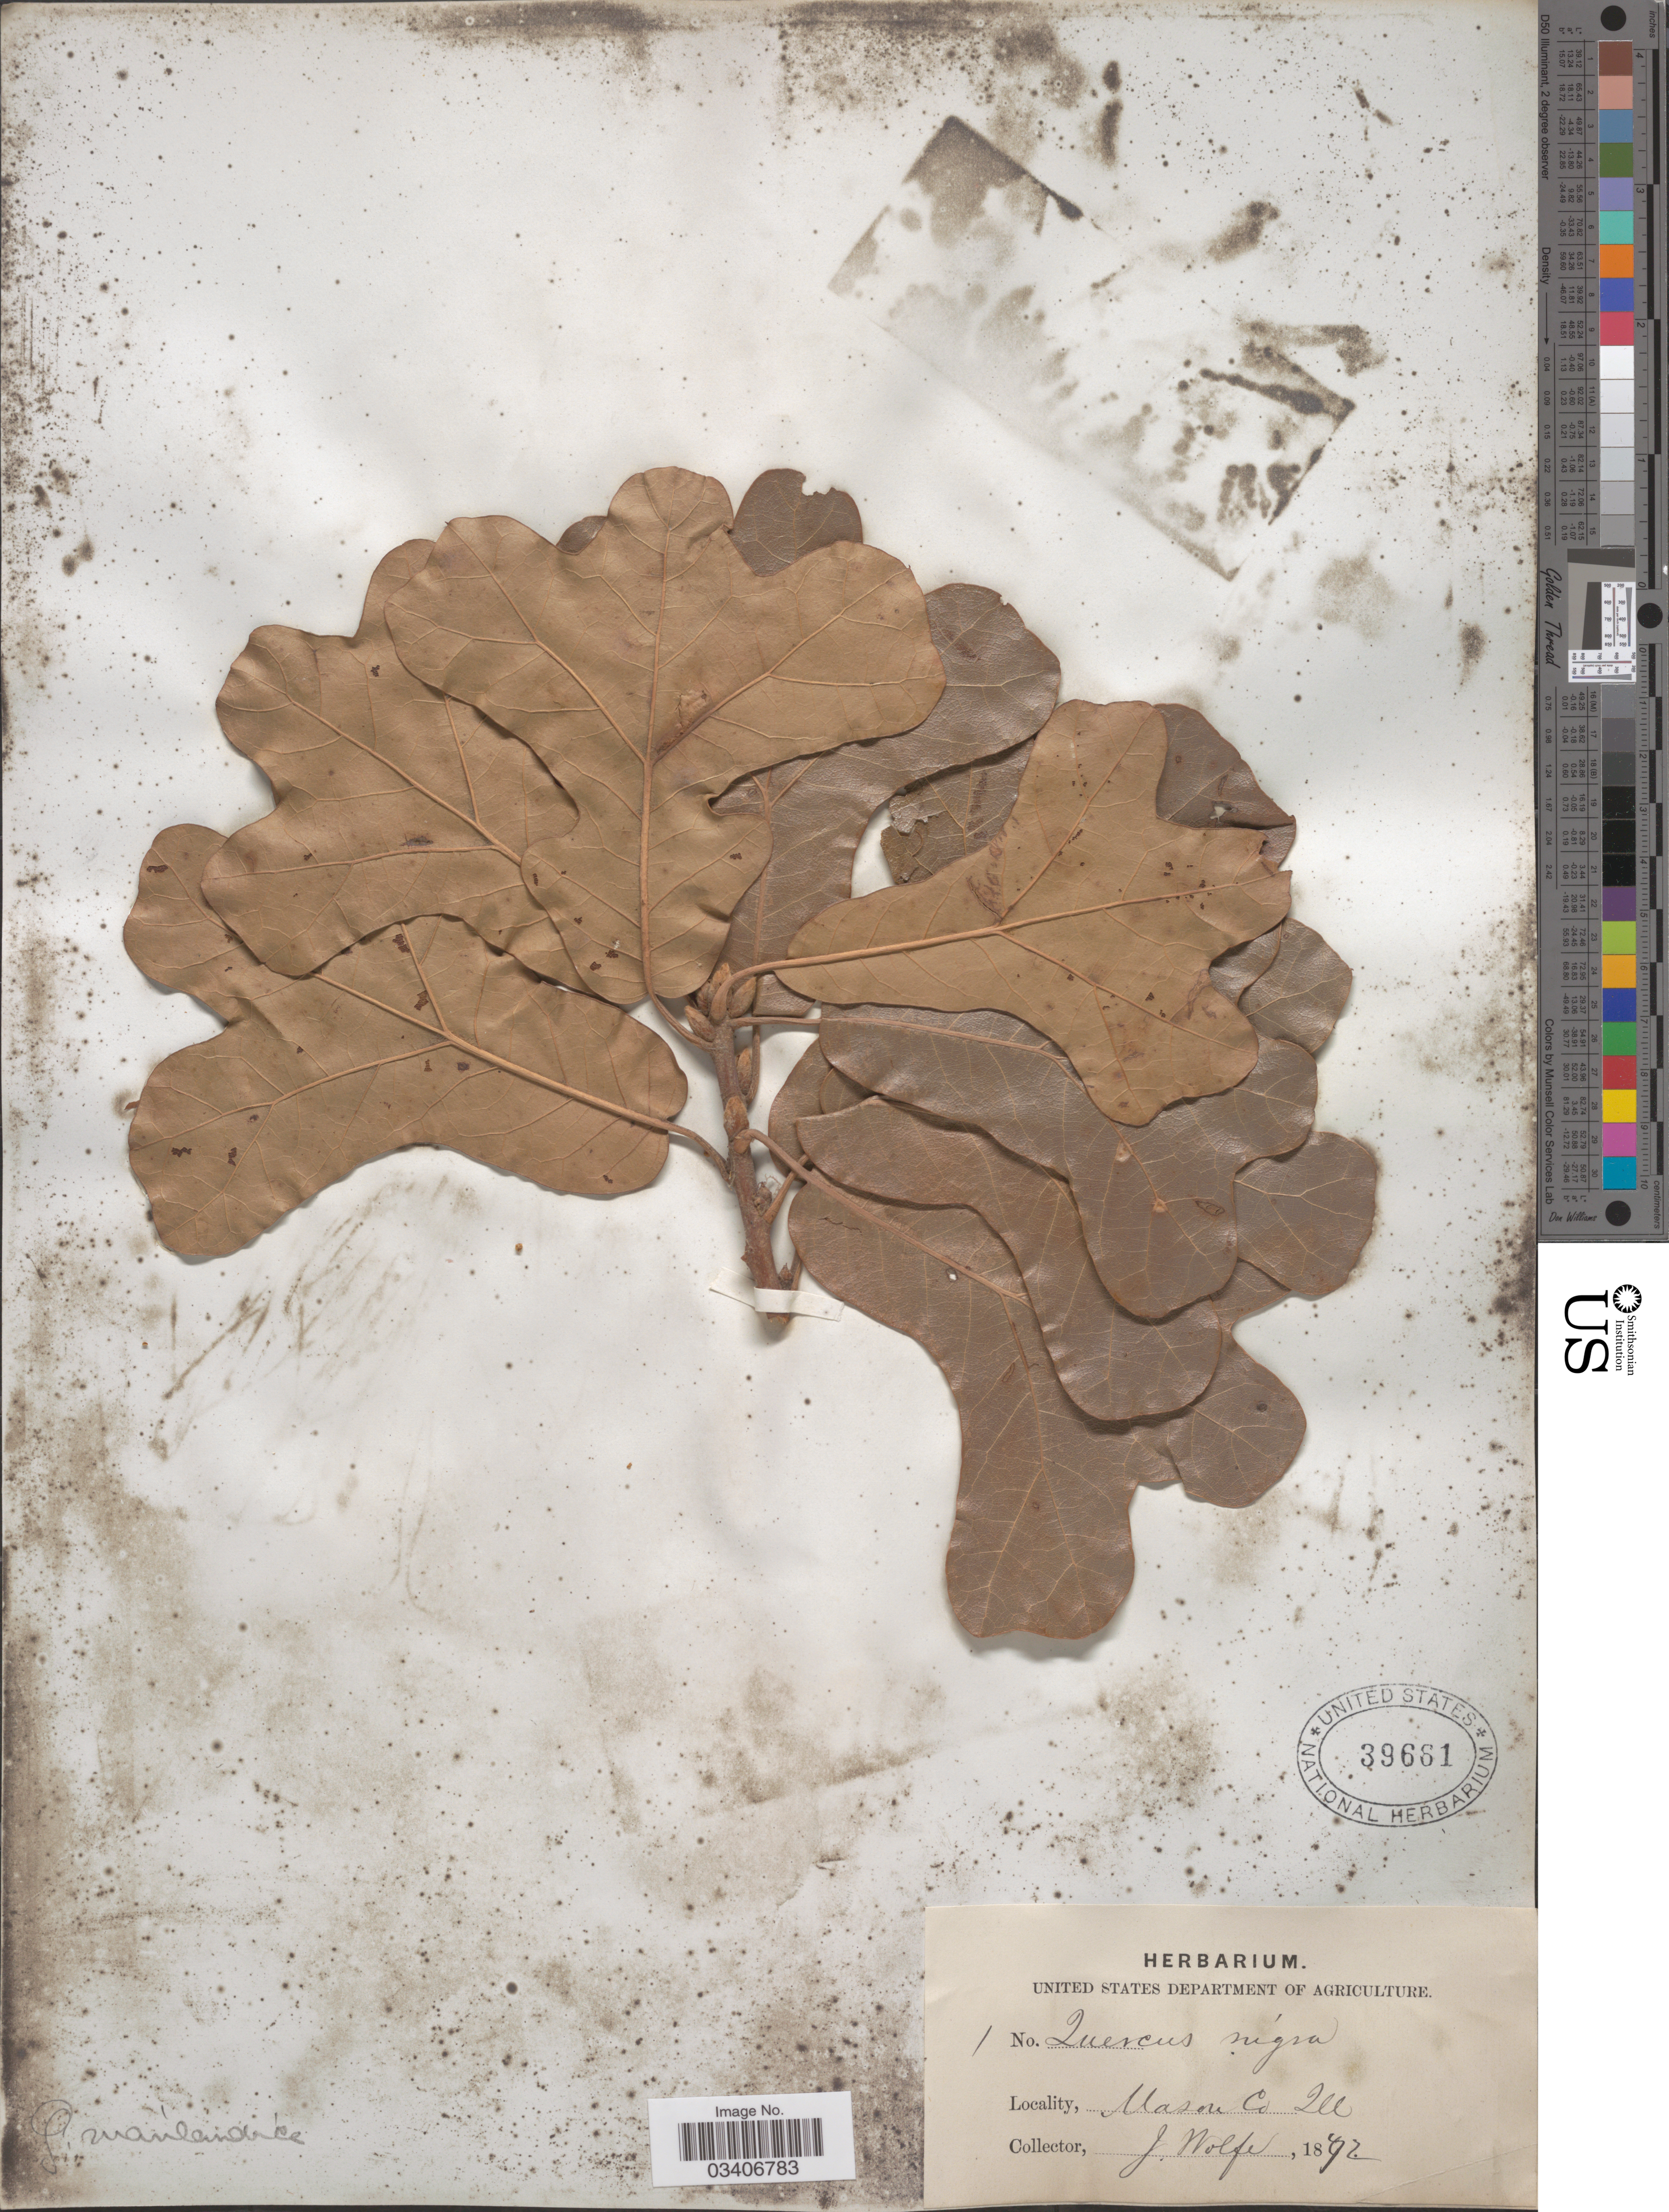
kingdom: Plantae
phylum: Tracheophyta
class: Magnoliopsida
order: Fagales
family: Fagaceae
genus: Quercus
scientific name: Quercus marilandica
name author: (L.) Münchh.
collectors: J. Wolfe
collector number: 1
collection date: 1872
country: United States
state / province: Illinois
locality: Mason Co.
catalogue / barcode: US 39661